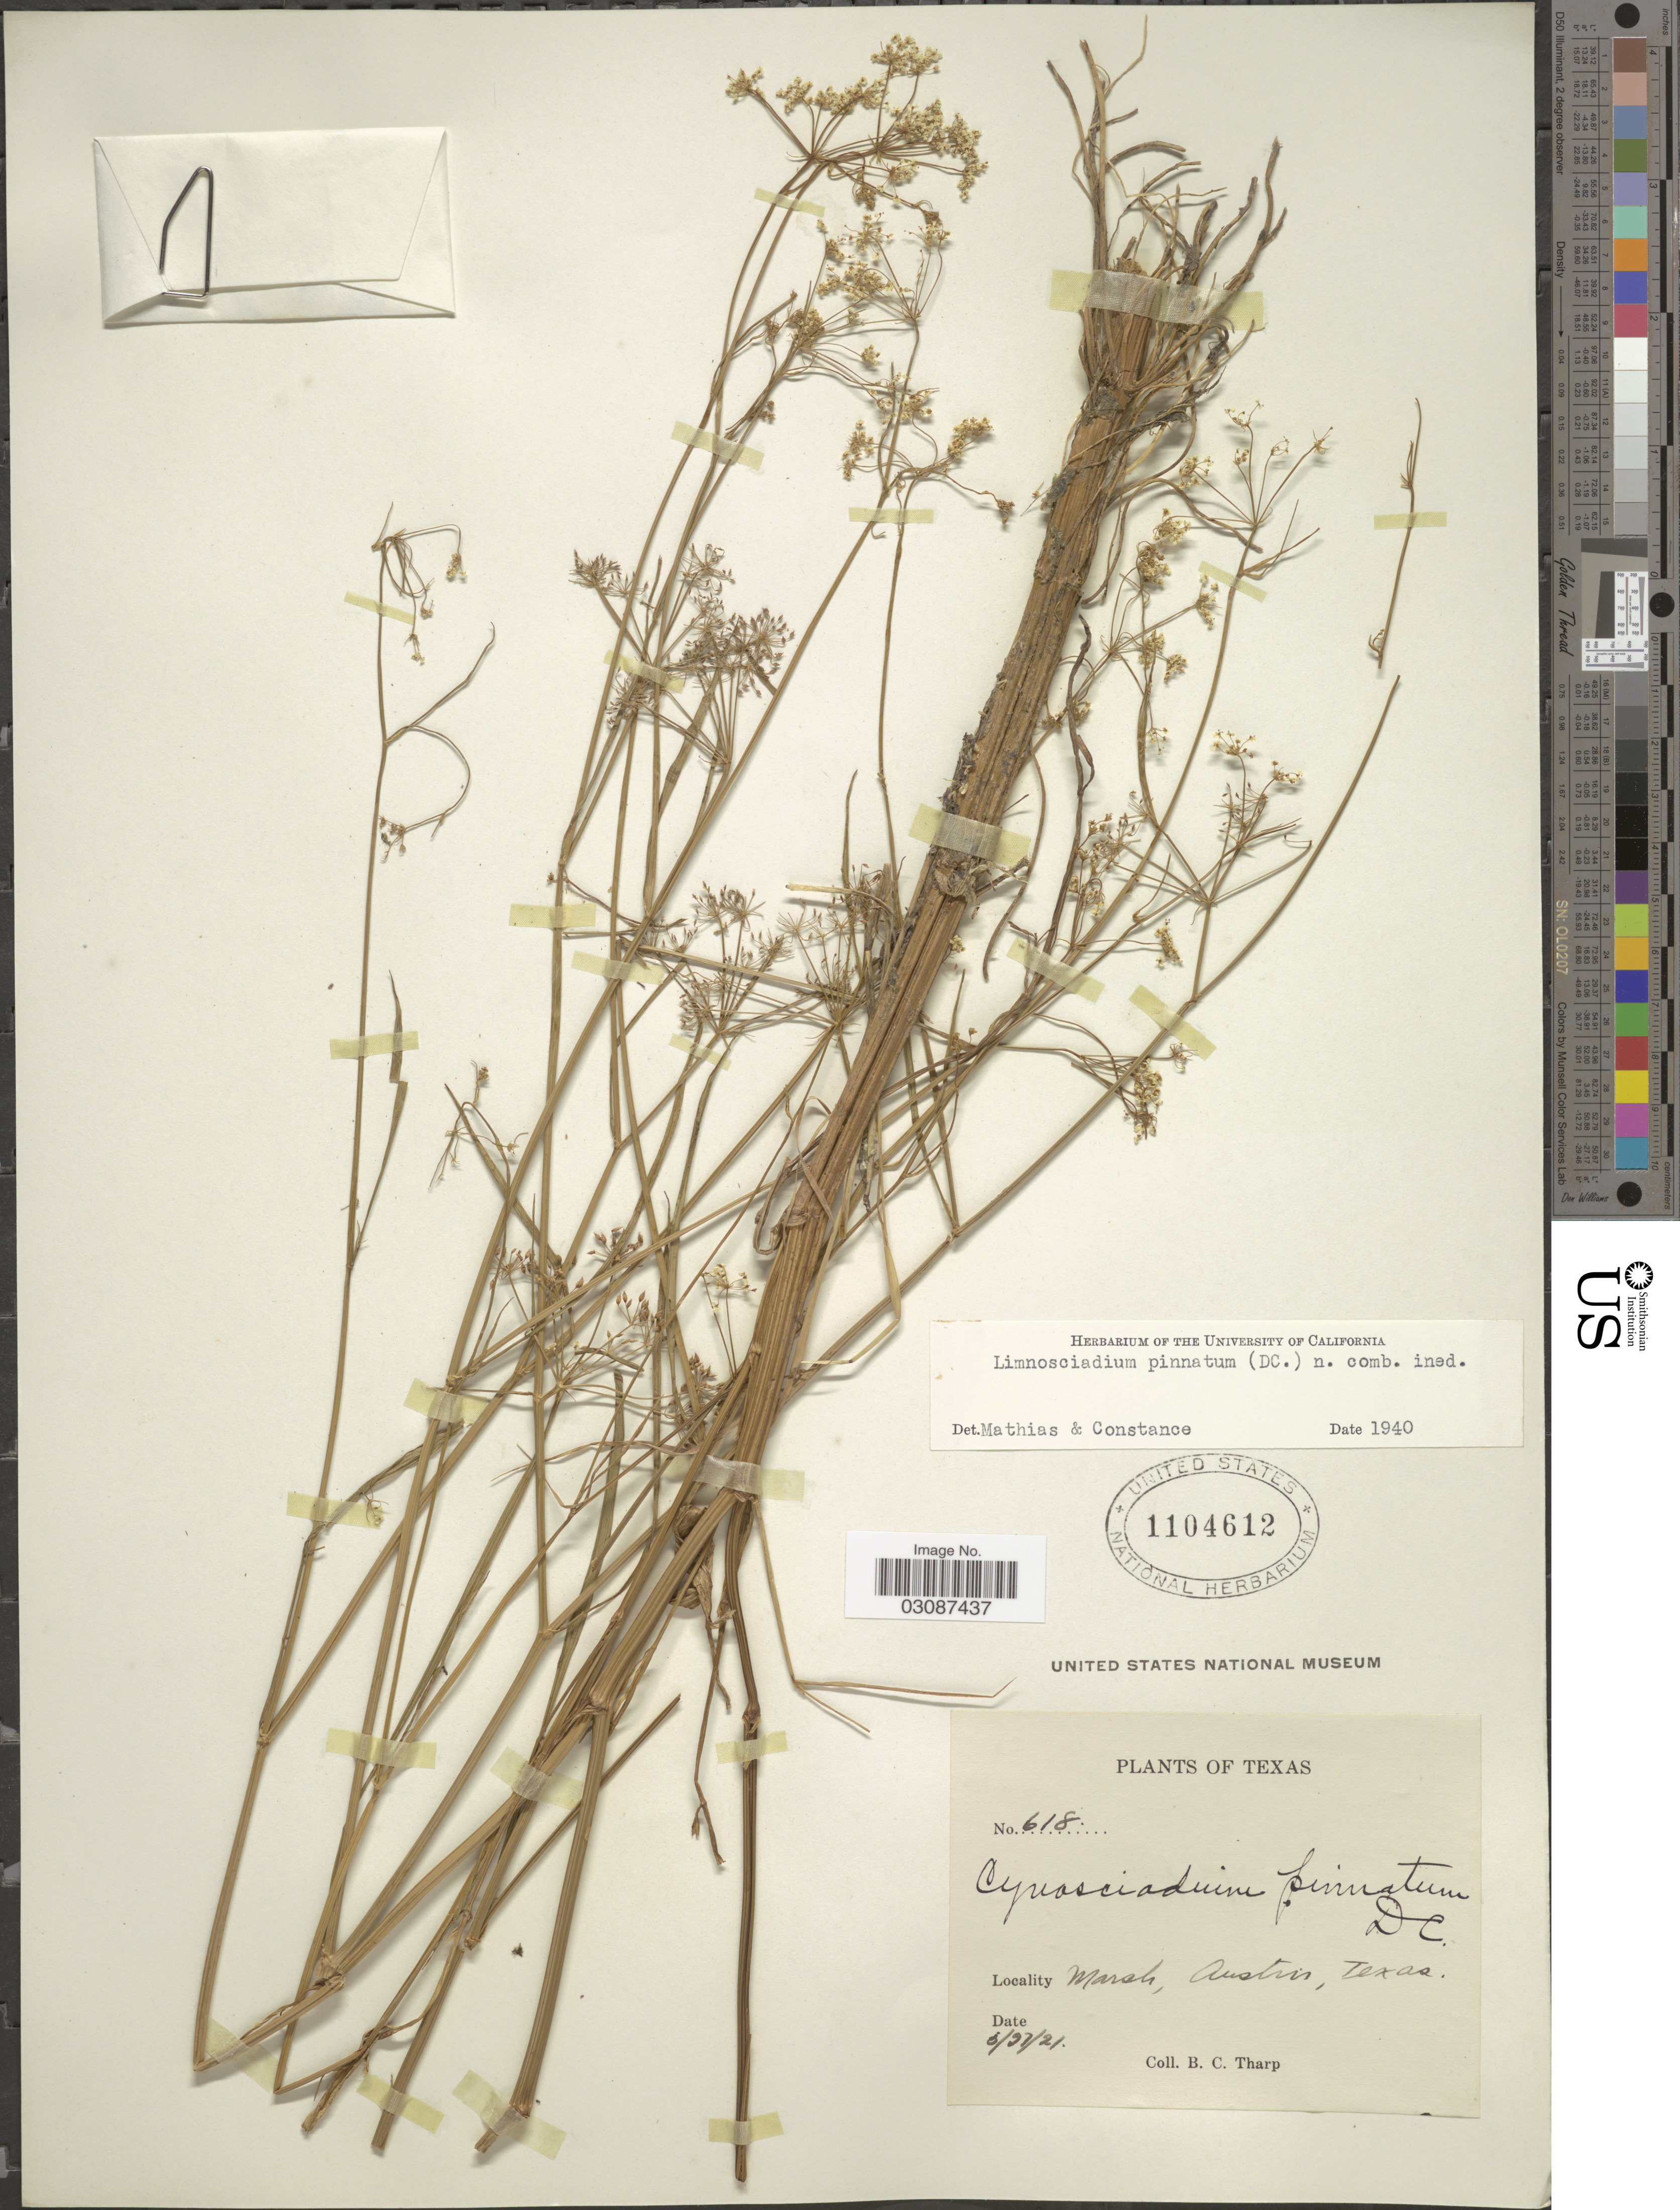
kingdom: Plantae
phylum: Tracheophyta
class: Magnoliopsida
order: Apiales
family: Apiaceae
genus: Limnosciadium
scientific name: Limnosciadium pinnatum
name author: (DC.) Mathias & Constance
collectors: B. C. Tharp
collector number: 618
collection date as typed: Transcribed d/m/y: 27/5/21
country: United States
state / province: Texas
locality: Austin.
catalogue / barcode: US 1104612